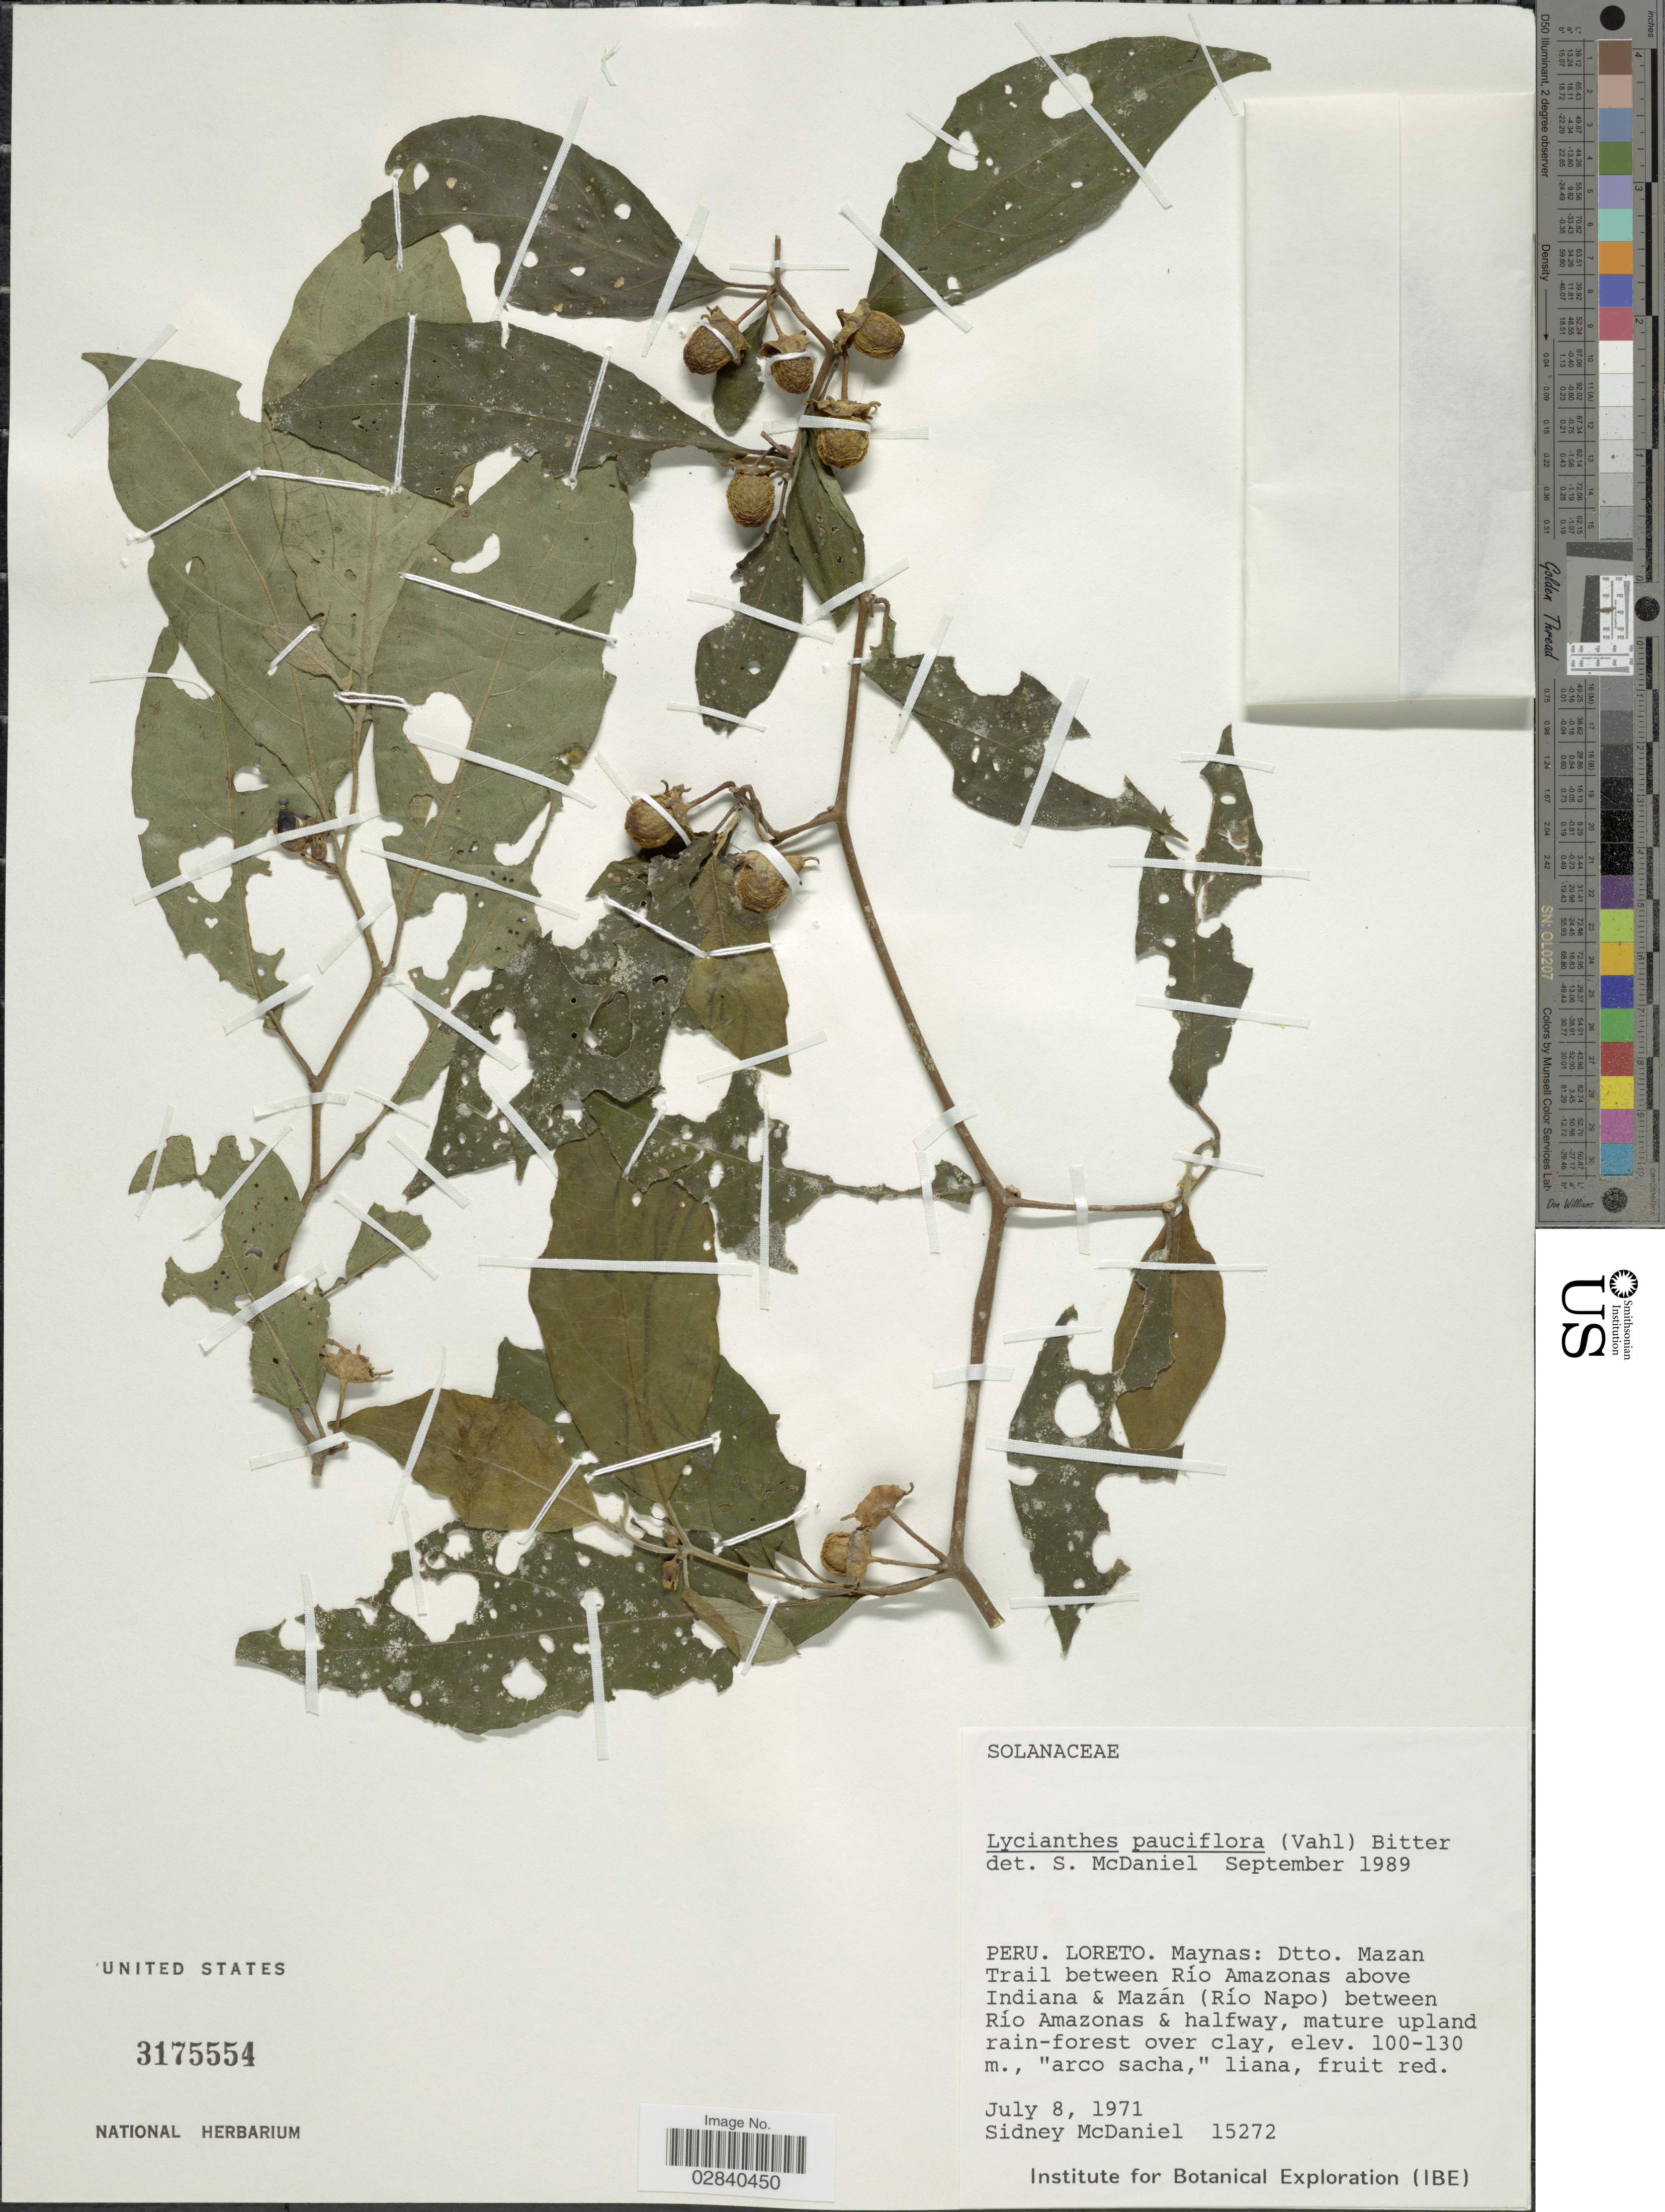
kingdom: Plantae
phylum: Tracheophyta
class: Magnoliopsida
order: Solanales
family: Solanaceae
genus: Lycianthes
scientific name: Lycianthes pauciflora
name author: (Vahl) Bitter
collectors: S. McDaniel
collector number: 15272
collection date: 1971-07-08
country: Peru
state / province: Loreto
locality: Maynas: Dtto. Mazan, Trail between Río Amazonas above Indiana & Mazàn (Rio Napo) between Río Amazonas & halfway.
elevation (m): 100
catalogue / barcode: US 3175554